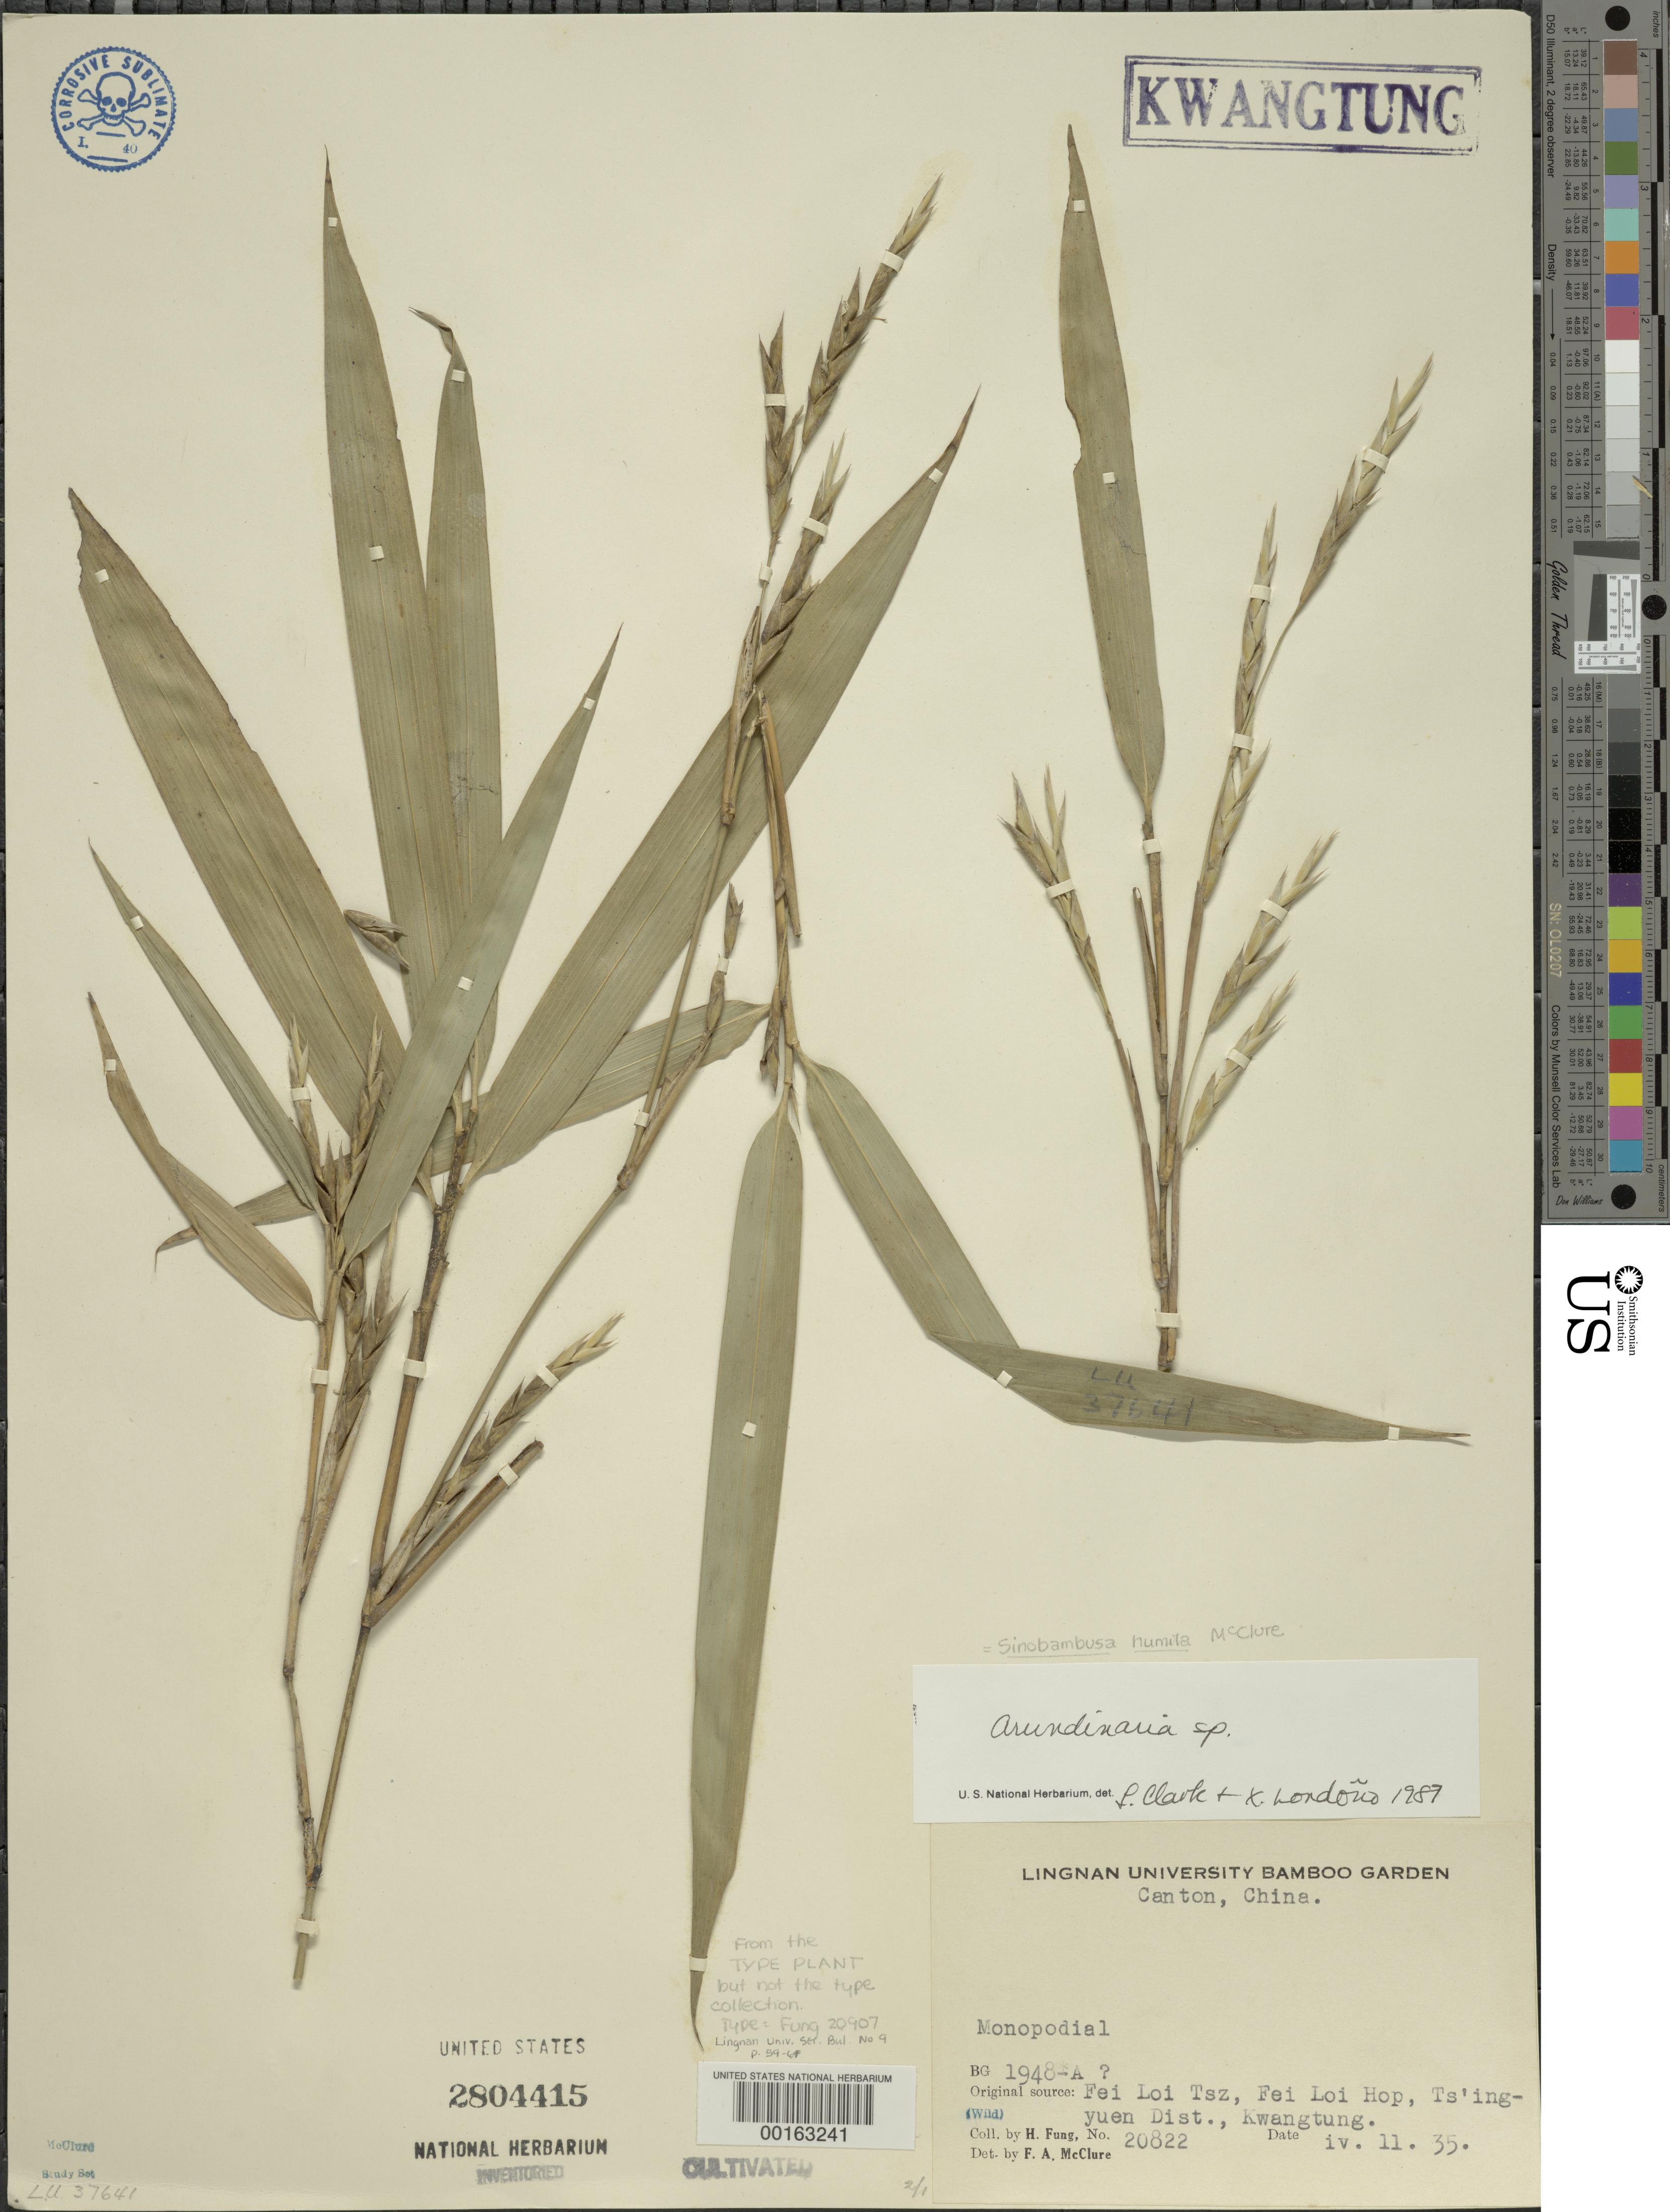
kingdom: Plantae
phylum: Tracheophyta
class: Liliopsida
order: Poales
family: Poaceae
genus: Arundinaria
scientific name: Arundinaria humilis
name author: Mitford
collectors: H. L. Fung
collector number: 20822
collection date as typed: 11 Apr 1935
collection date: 1935-04-11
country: China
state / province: Guangdong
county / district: Hwa-Hsien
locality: Original collection from Fa Chau, grown in Lingnan University Bamboo Garden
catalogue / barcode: US 2804415